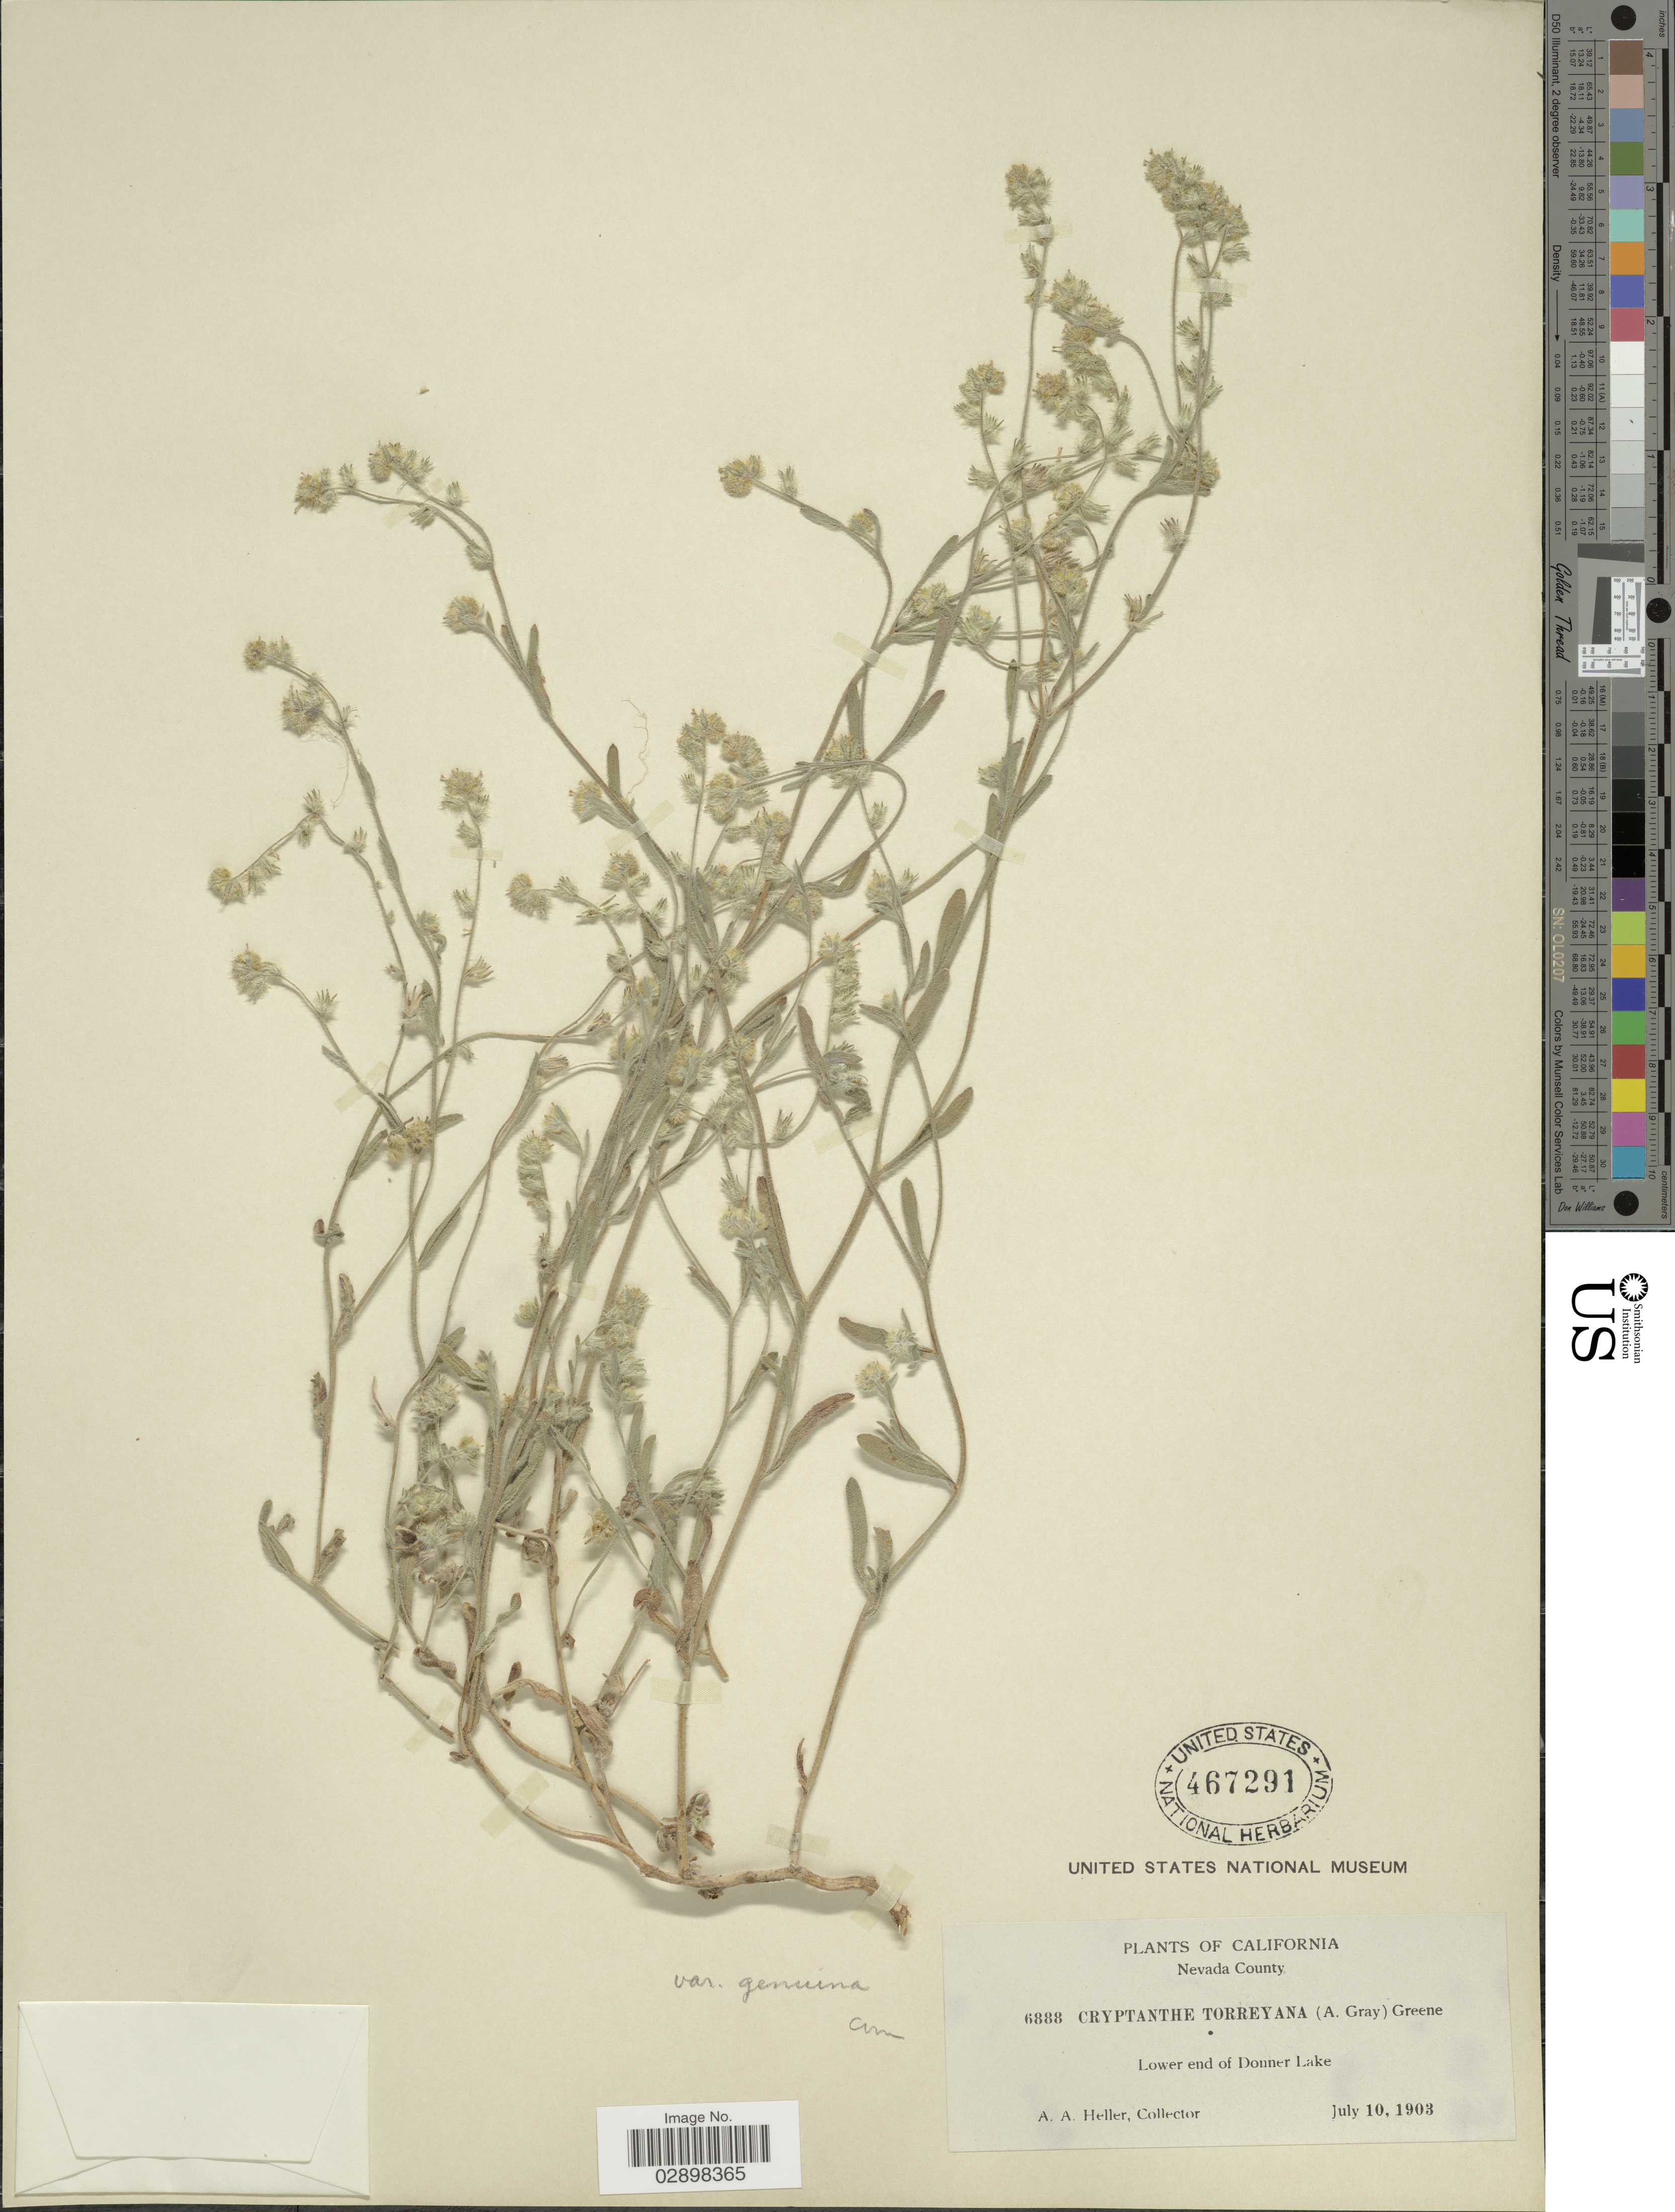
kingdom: Plantae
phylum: Tracheophyta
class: Magnoliopsida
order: Boraginales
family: Boraginaceae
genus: Cryptantha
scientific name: Cryptantha torreyana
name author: (A. Gray) S.W. Greene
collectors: A. A. Heller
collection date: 1903-07-10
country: United States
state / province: California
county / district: Nevada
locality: Nevada County, Lower end of Donner Lake.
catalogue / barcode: US 467291